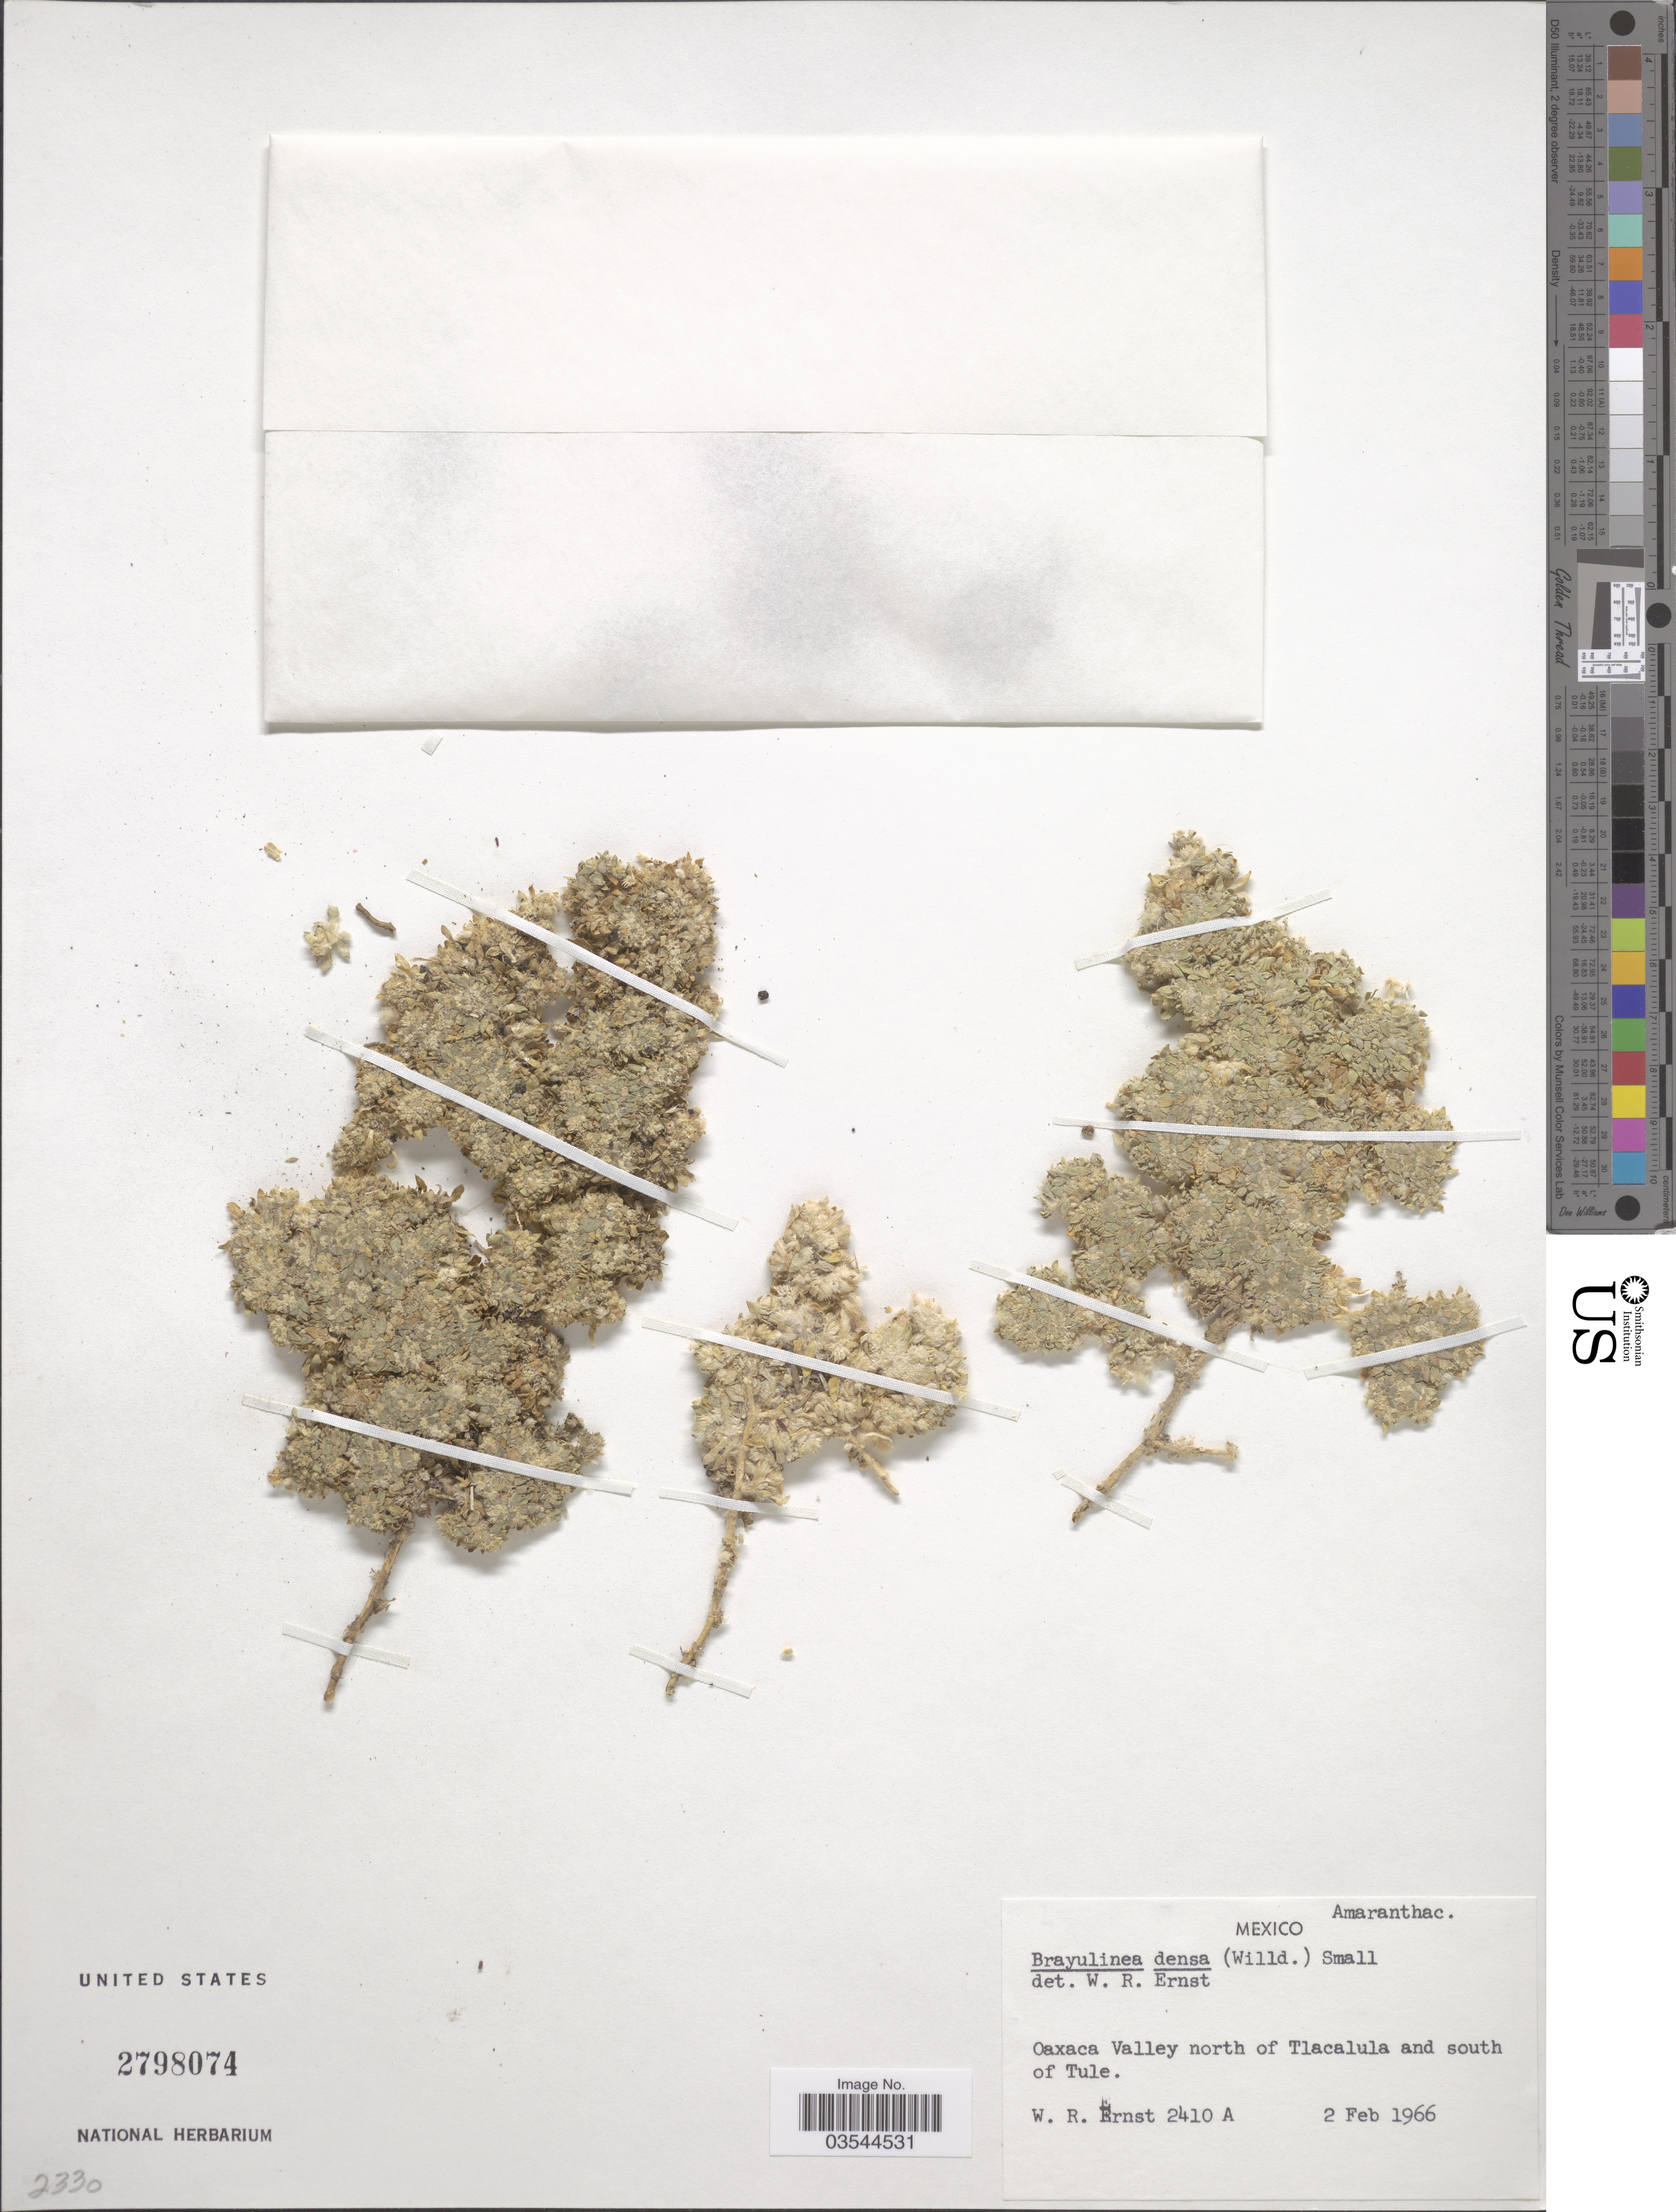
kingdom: Plantae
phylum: Tracheophyta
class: Magnoliopsida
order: Caryophyllales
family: Amaranthaceae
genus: Guilleminea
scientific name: Guilleminea densa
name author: (Humb. & Bonpl. ex Schult.) Moq.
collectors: W. R. Ernst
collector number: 2410A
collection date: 1966-02-02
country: Mexico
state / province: Oaxaca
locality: Oaxaca Valley north of Tlacalula and south of Tule.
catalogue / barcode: US 2798074